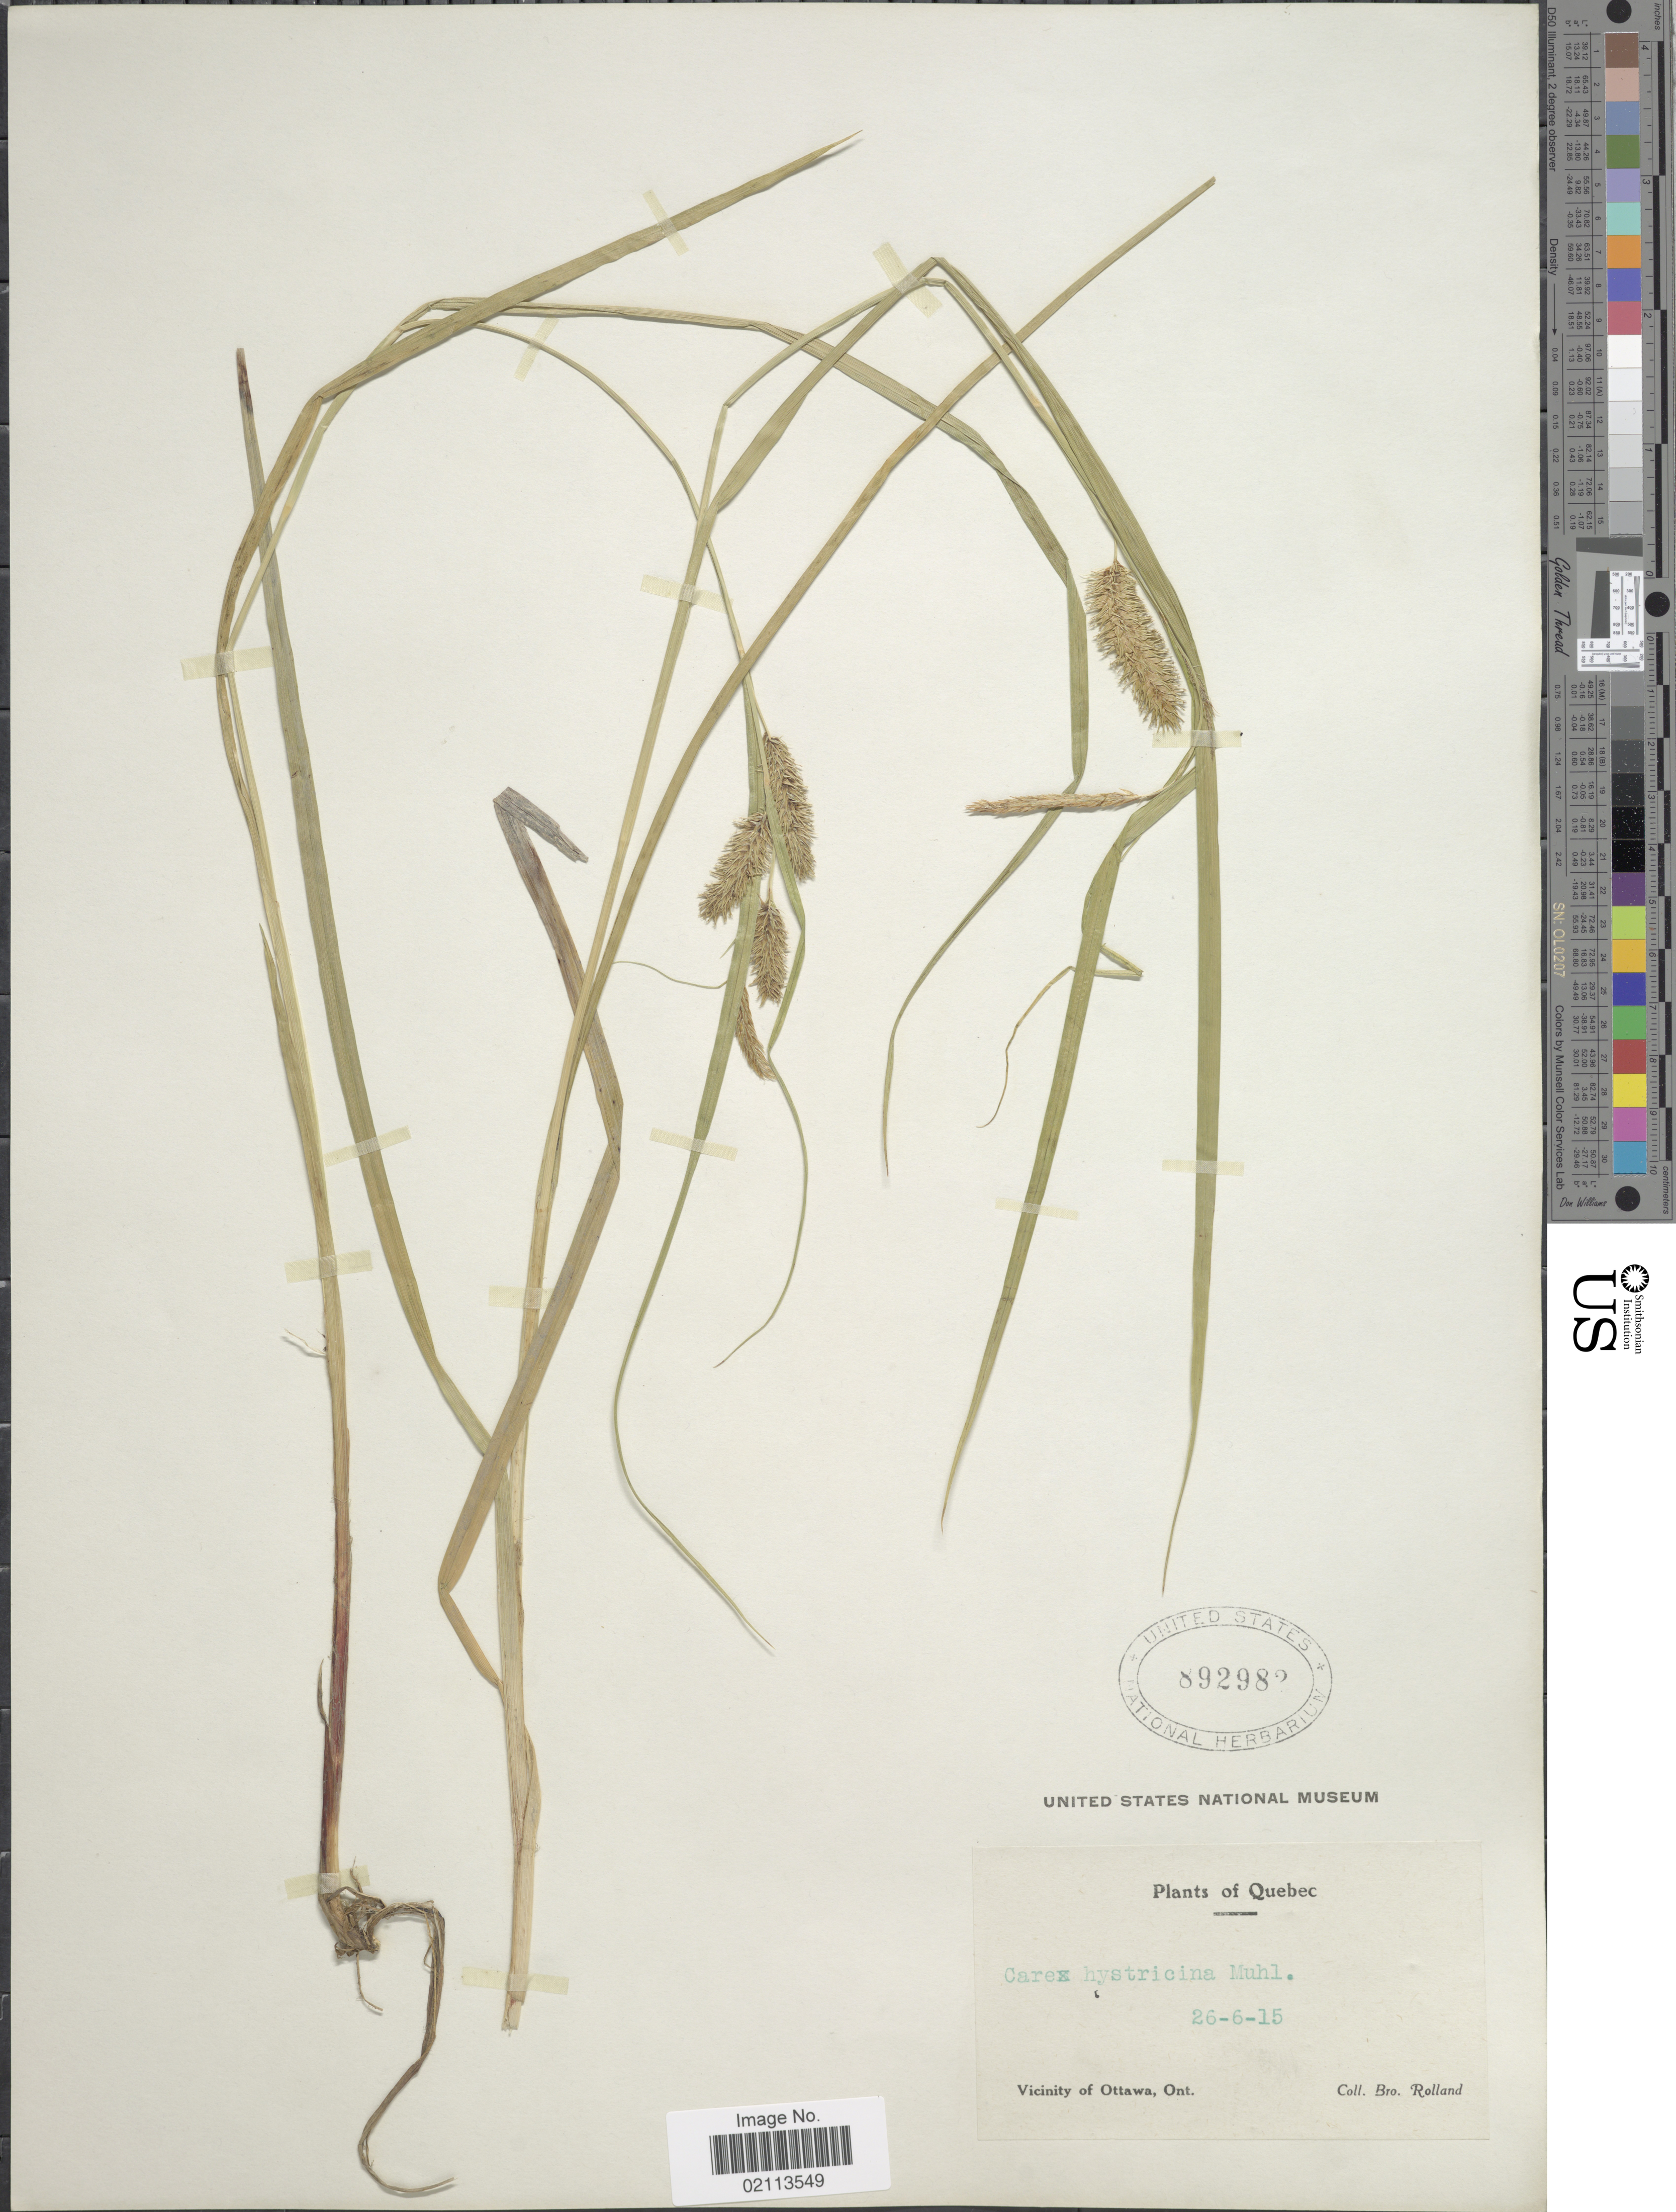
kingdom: Plantae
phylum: Tracheophyta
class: Liliopsida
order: Poales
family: Cyperaceae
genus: Carex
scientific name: Carex hystericina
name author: Muhl. ex Willd.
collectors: B. Rolland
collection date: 1915-06-26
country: Canada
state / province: Ontario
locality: Quebec, Vicinity of Ottawa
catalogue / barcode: US 892982